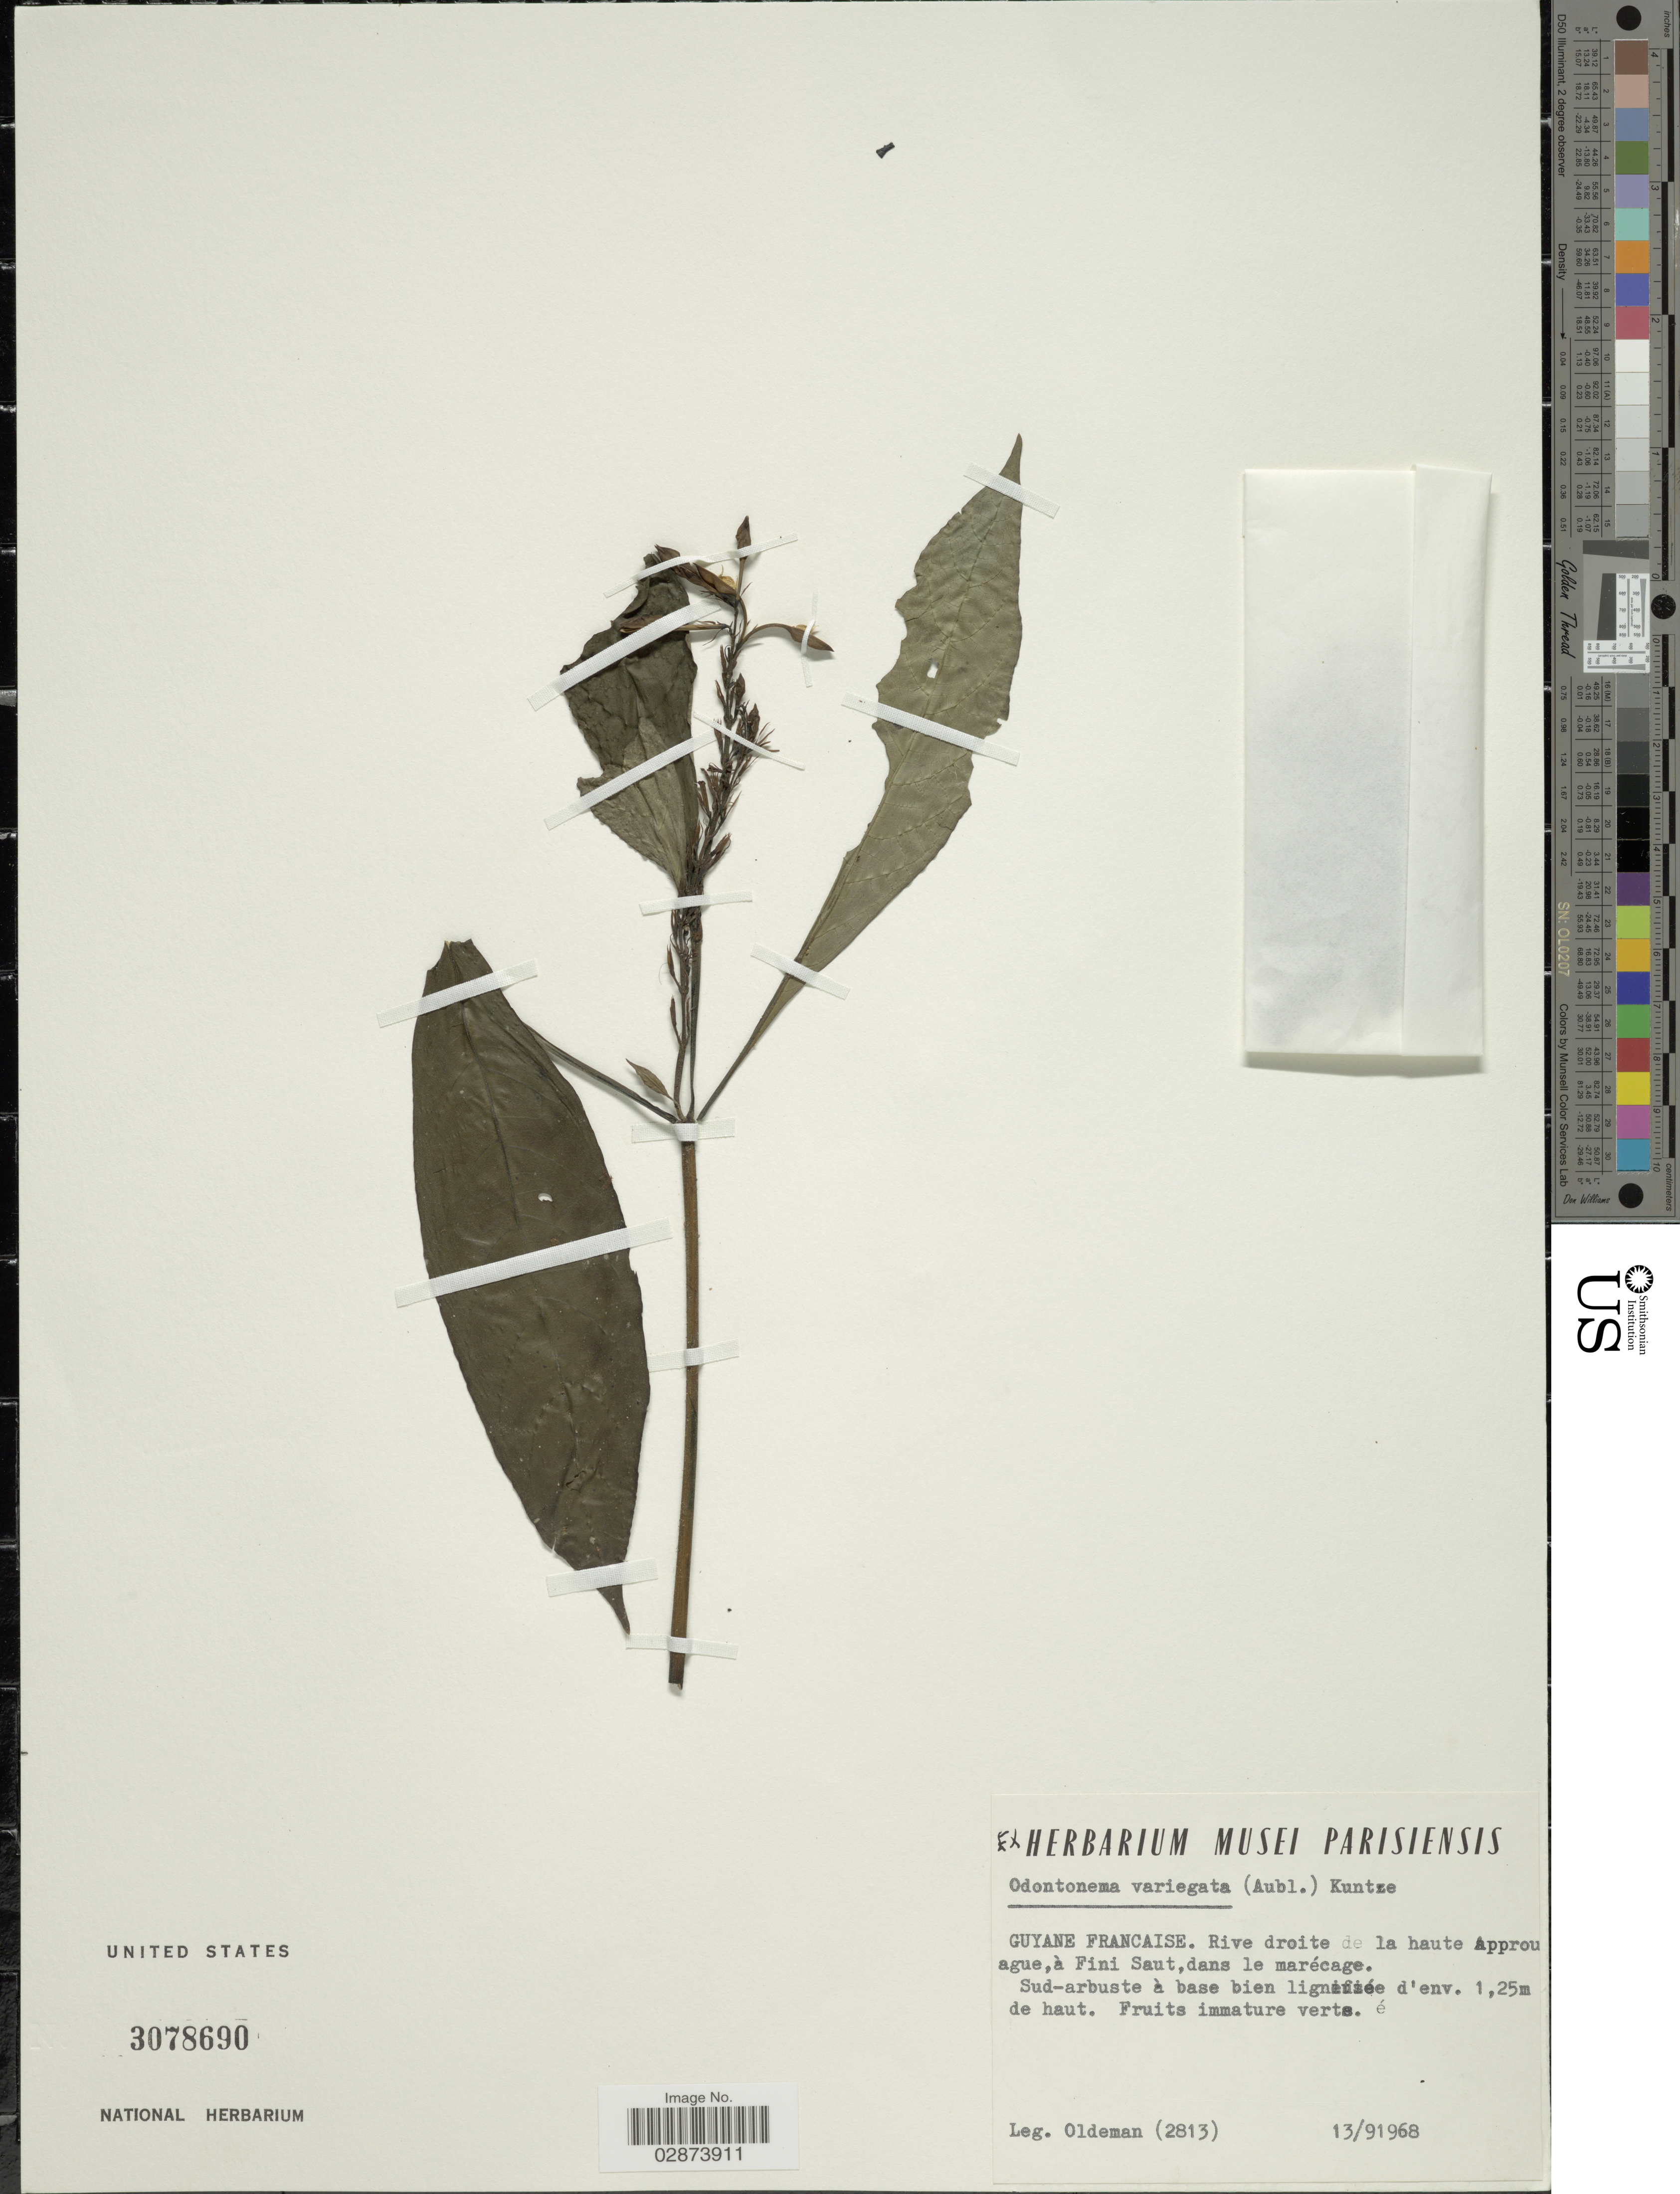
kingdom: Plantae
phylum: Tracheophyta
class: Magnoliopsida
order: Lamiales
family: Acanthaceae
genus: Pulchranthus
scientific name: Pulchranthus variegatus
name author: (Aubl.) V.M. Baum et al.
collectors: -- Oldeman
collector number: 2813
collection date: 1968-09-13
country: French Guiana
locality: Rive droite de la haute Approuague, à Fini Saut, dans le marécage.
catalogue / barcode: US 3078690